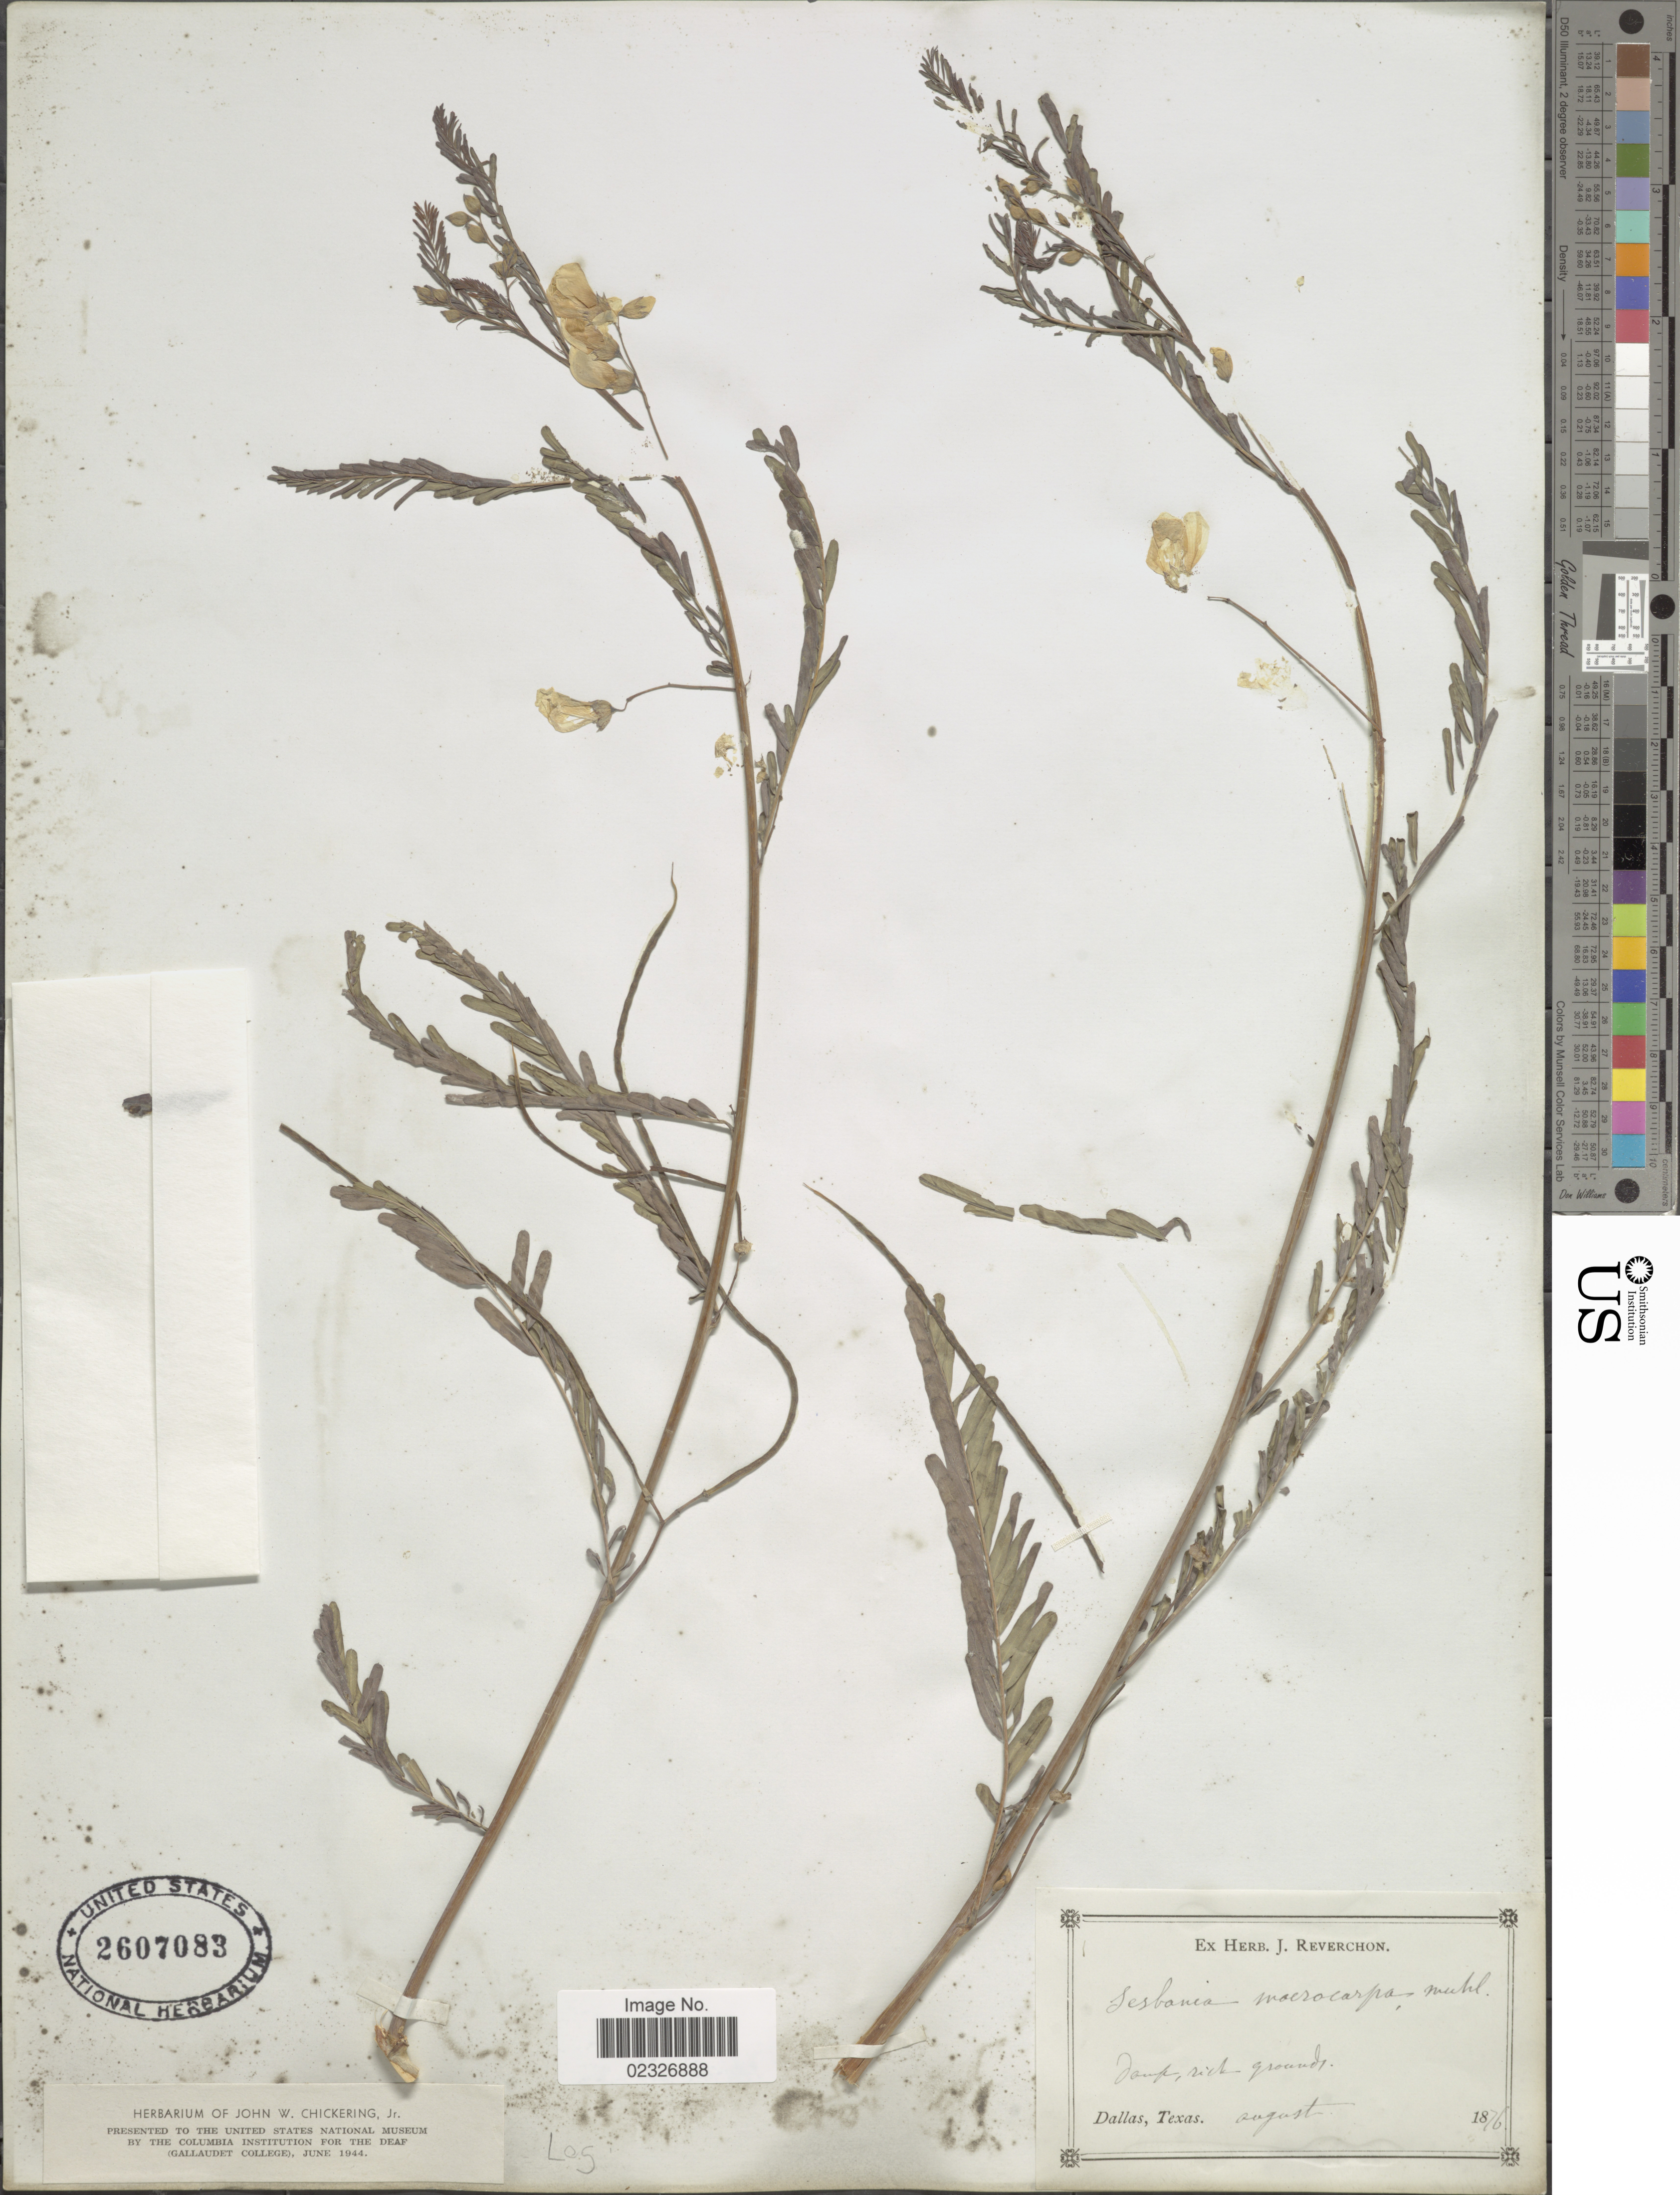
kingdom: Plantae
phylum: Tracheophyta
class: Magnoliopsida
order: Fabales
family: Fabaceae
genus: Sesbania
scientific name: Sesbania emerus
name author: (Aubl.) Urb.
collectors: ex herb. J. Reverchon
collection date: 1876-08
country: United States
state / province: Texas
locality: Dallas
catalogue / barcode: US 2607083